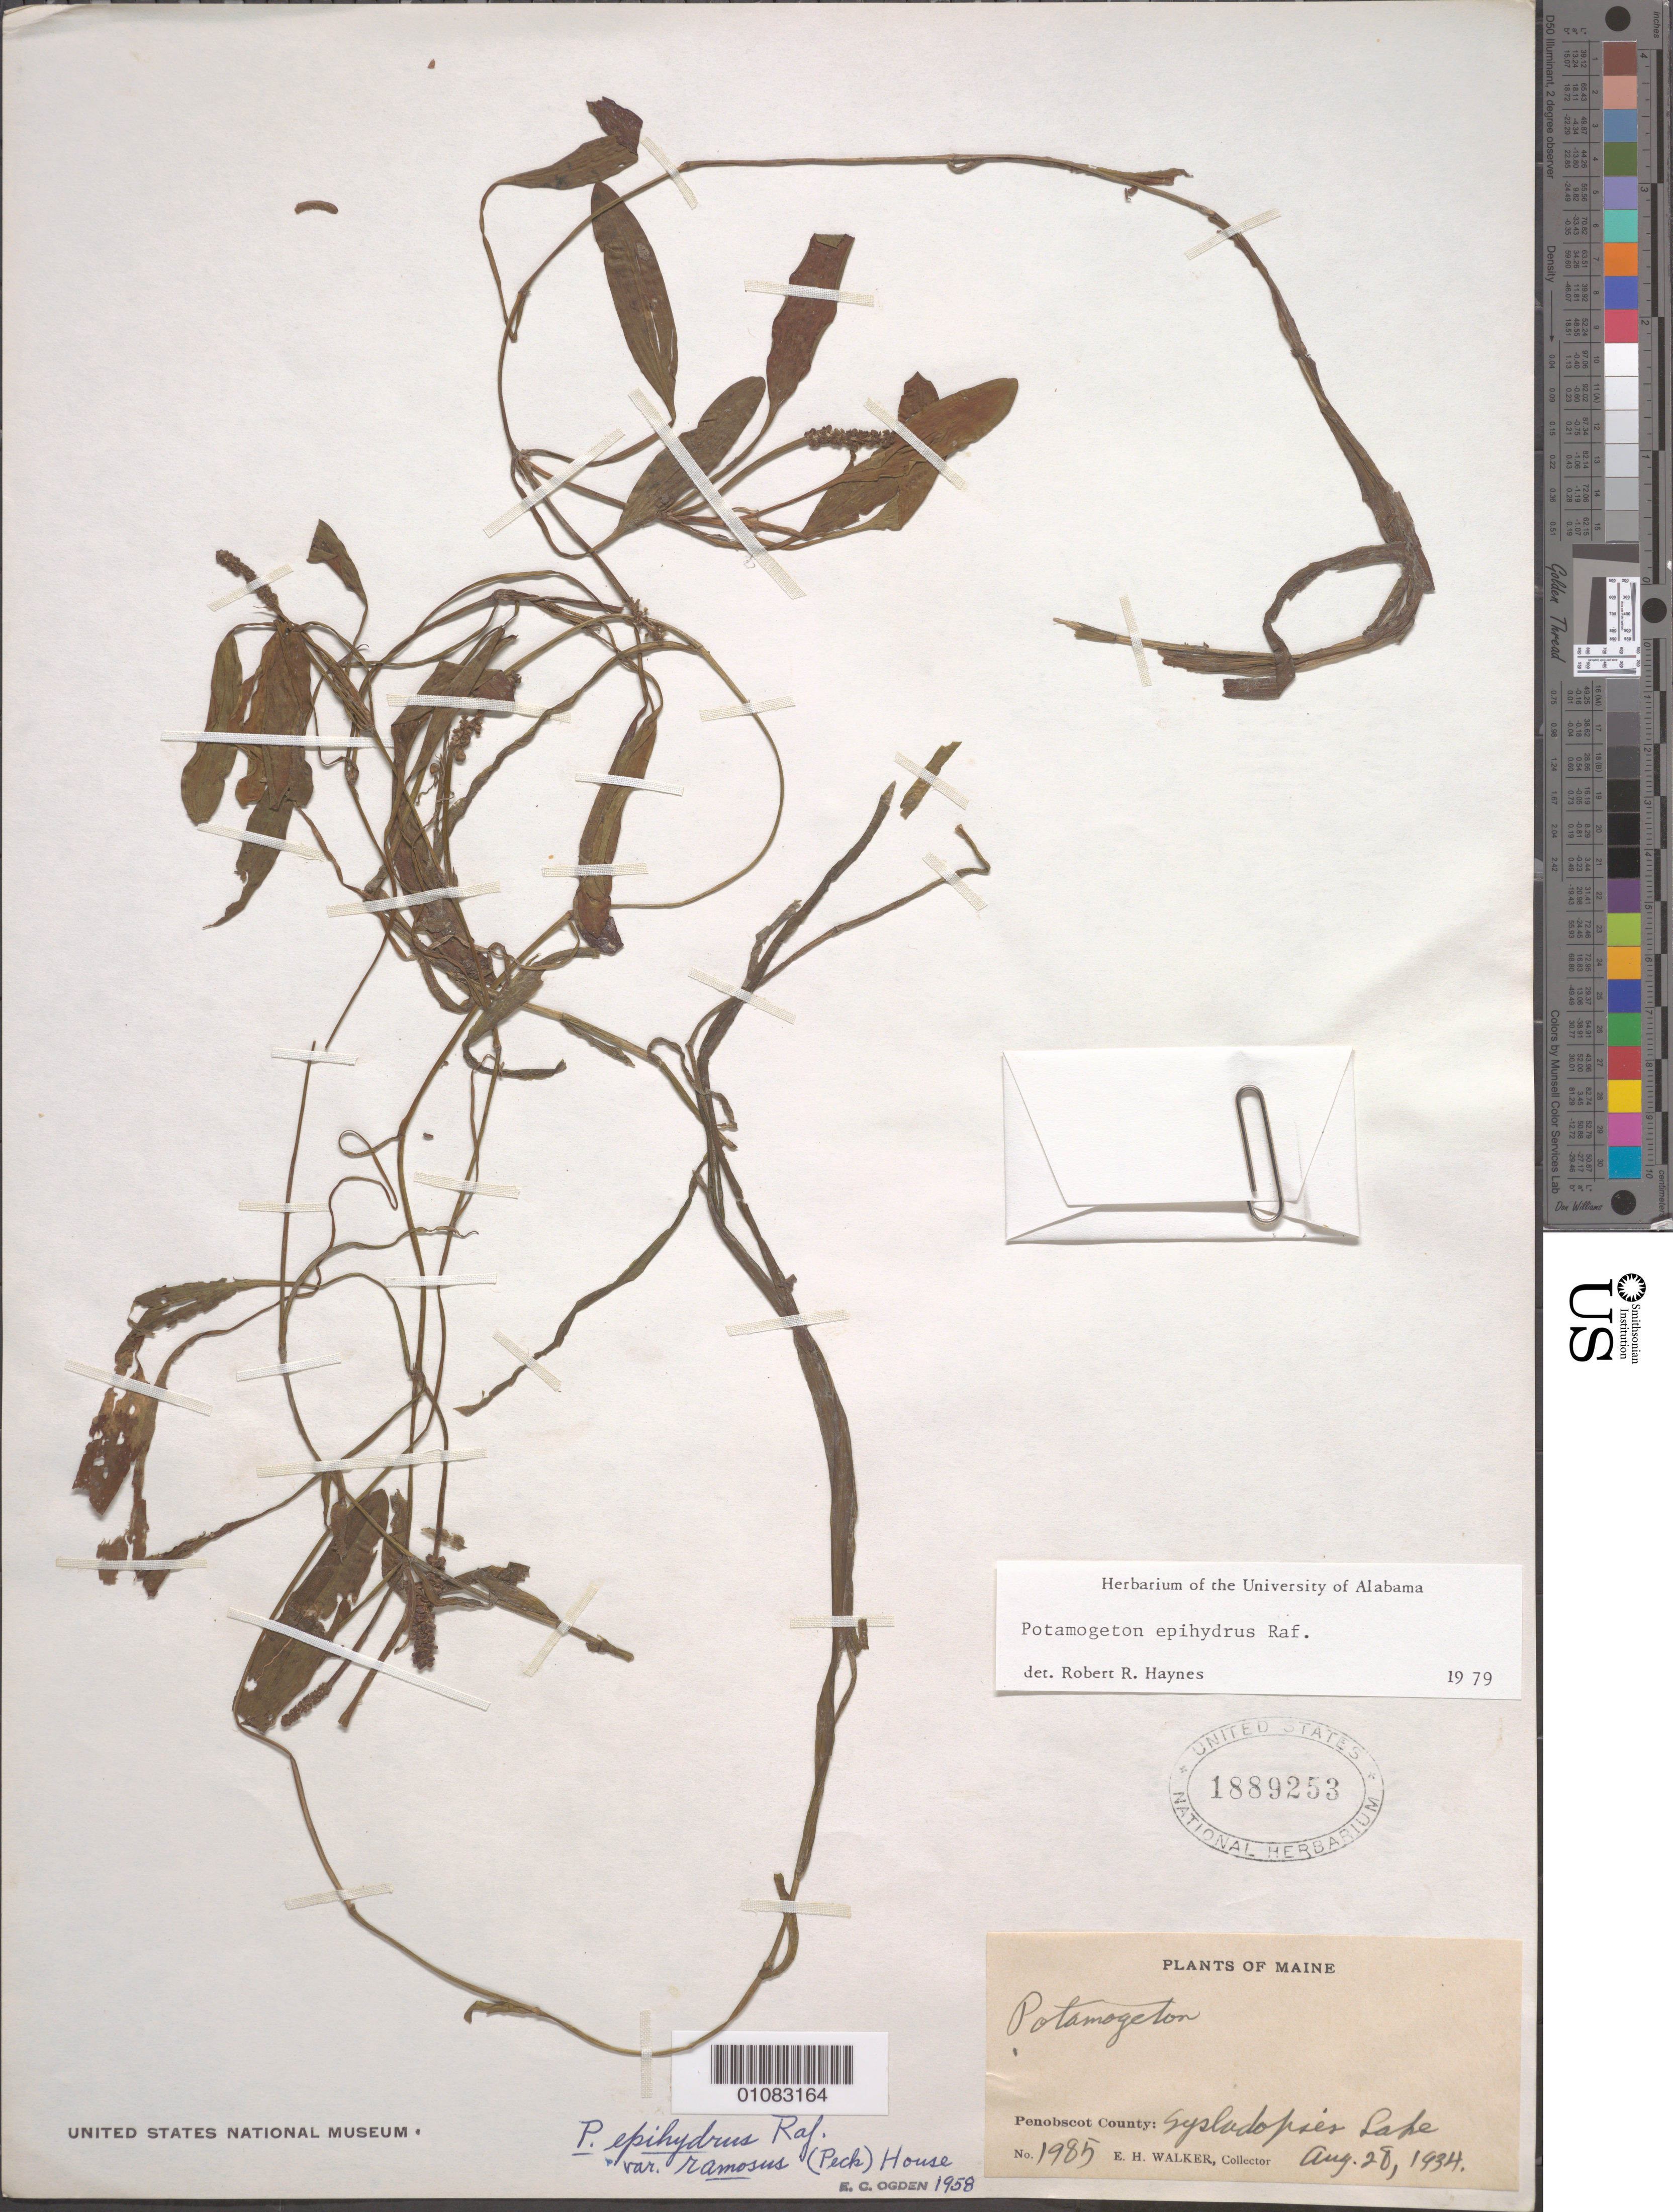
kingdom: Plantae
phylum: Tracheophyta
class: Liliopsida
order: Alismatales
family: Potamogetonaceae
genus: Potamogeton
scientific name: Potamogeton epihydrus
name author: Raf.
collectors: E. H. Walker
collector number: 1985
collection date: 1934-08-28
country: United States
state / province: Maine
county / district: Penobscot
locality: Sysladobsis Lake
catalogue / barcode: US 1889253